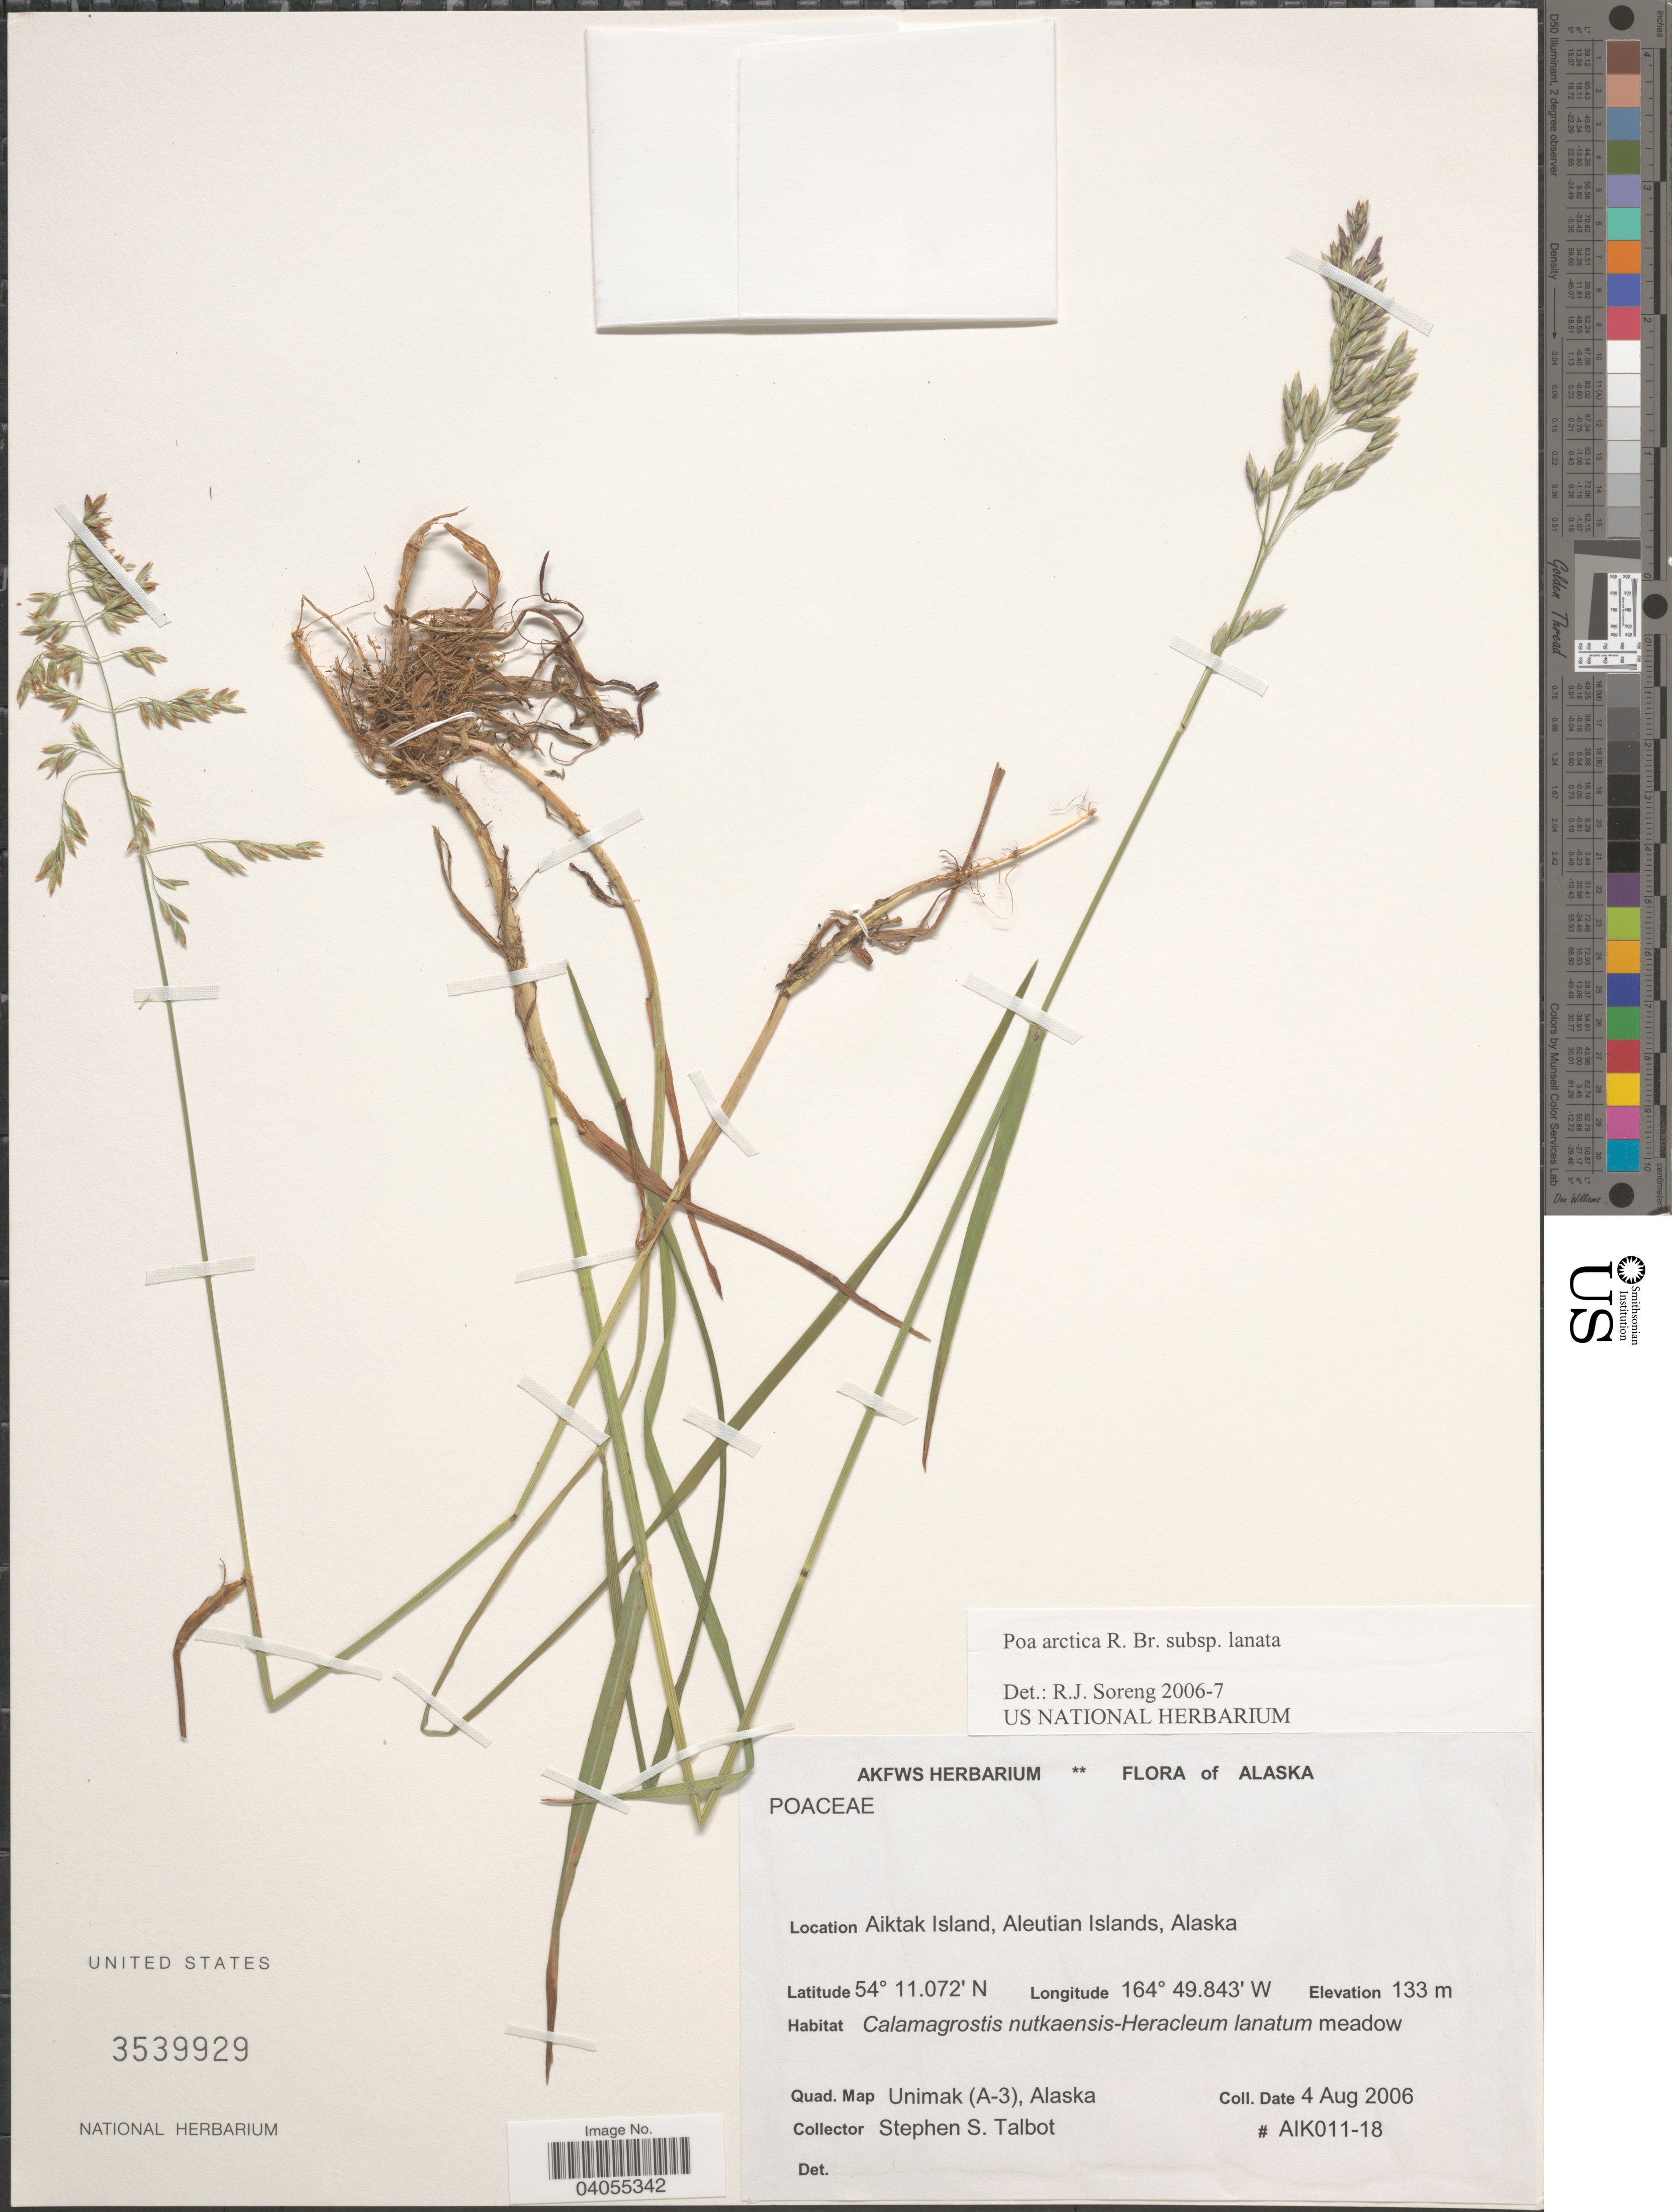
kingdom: Plantae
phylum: Tracheophyta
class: Liliopsida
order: Poales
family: Poaceae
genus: Poa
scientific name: Poa arctica subsp. lanata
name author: (Scribn. & Merr.) Soreng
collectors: S. S. Talbot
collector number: AIK011-18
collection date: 2006-08-04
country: United States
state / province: Alaska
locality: Aiktak Island, Aleutian Islands. Quad. Map Unimak (A-3).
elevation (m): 133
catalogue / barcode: US 3539929